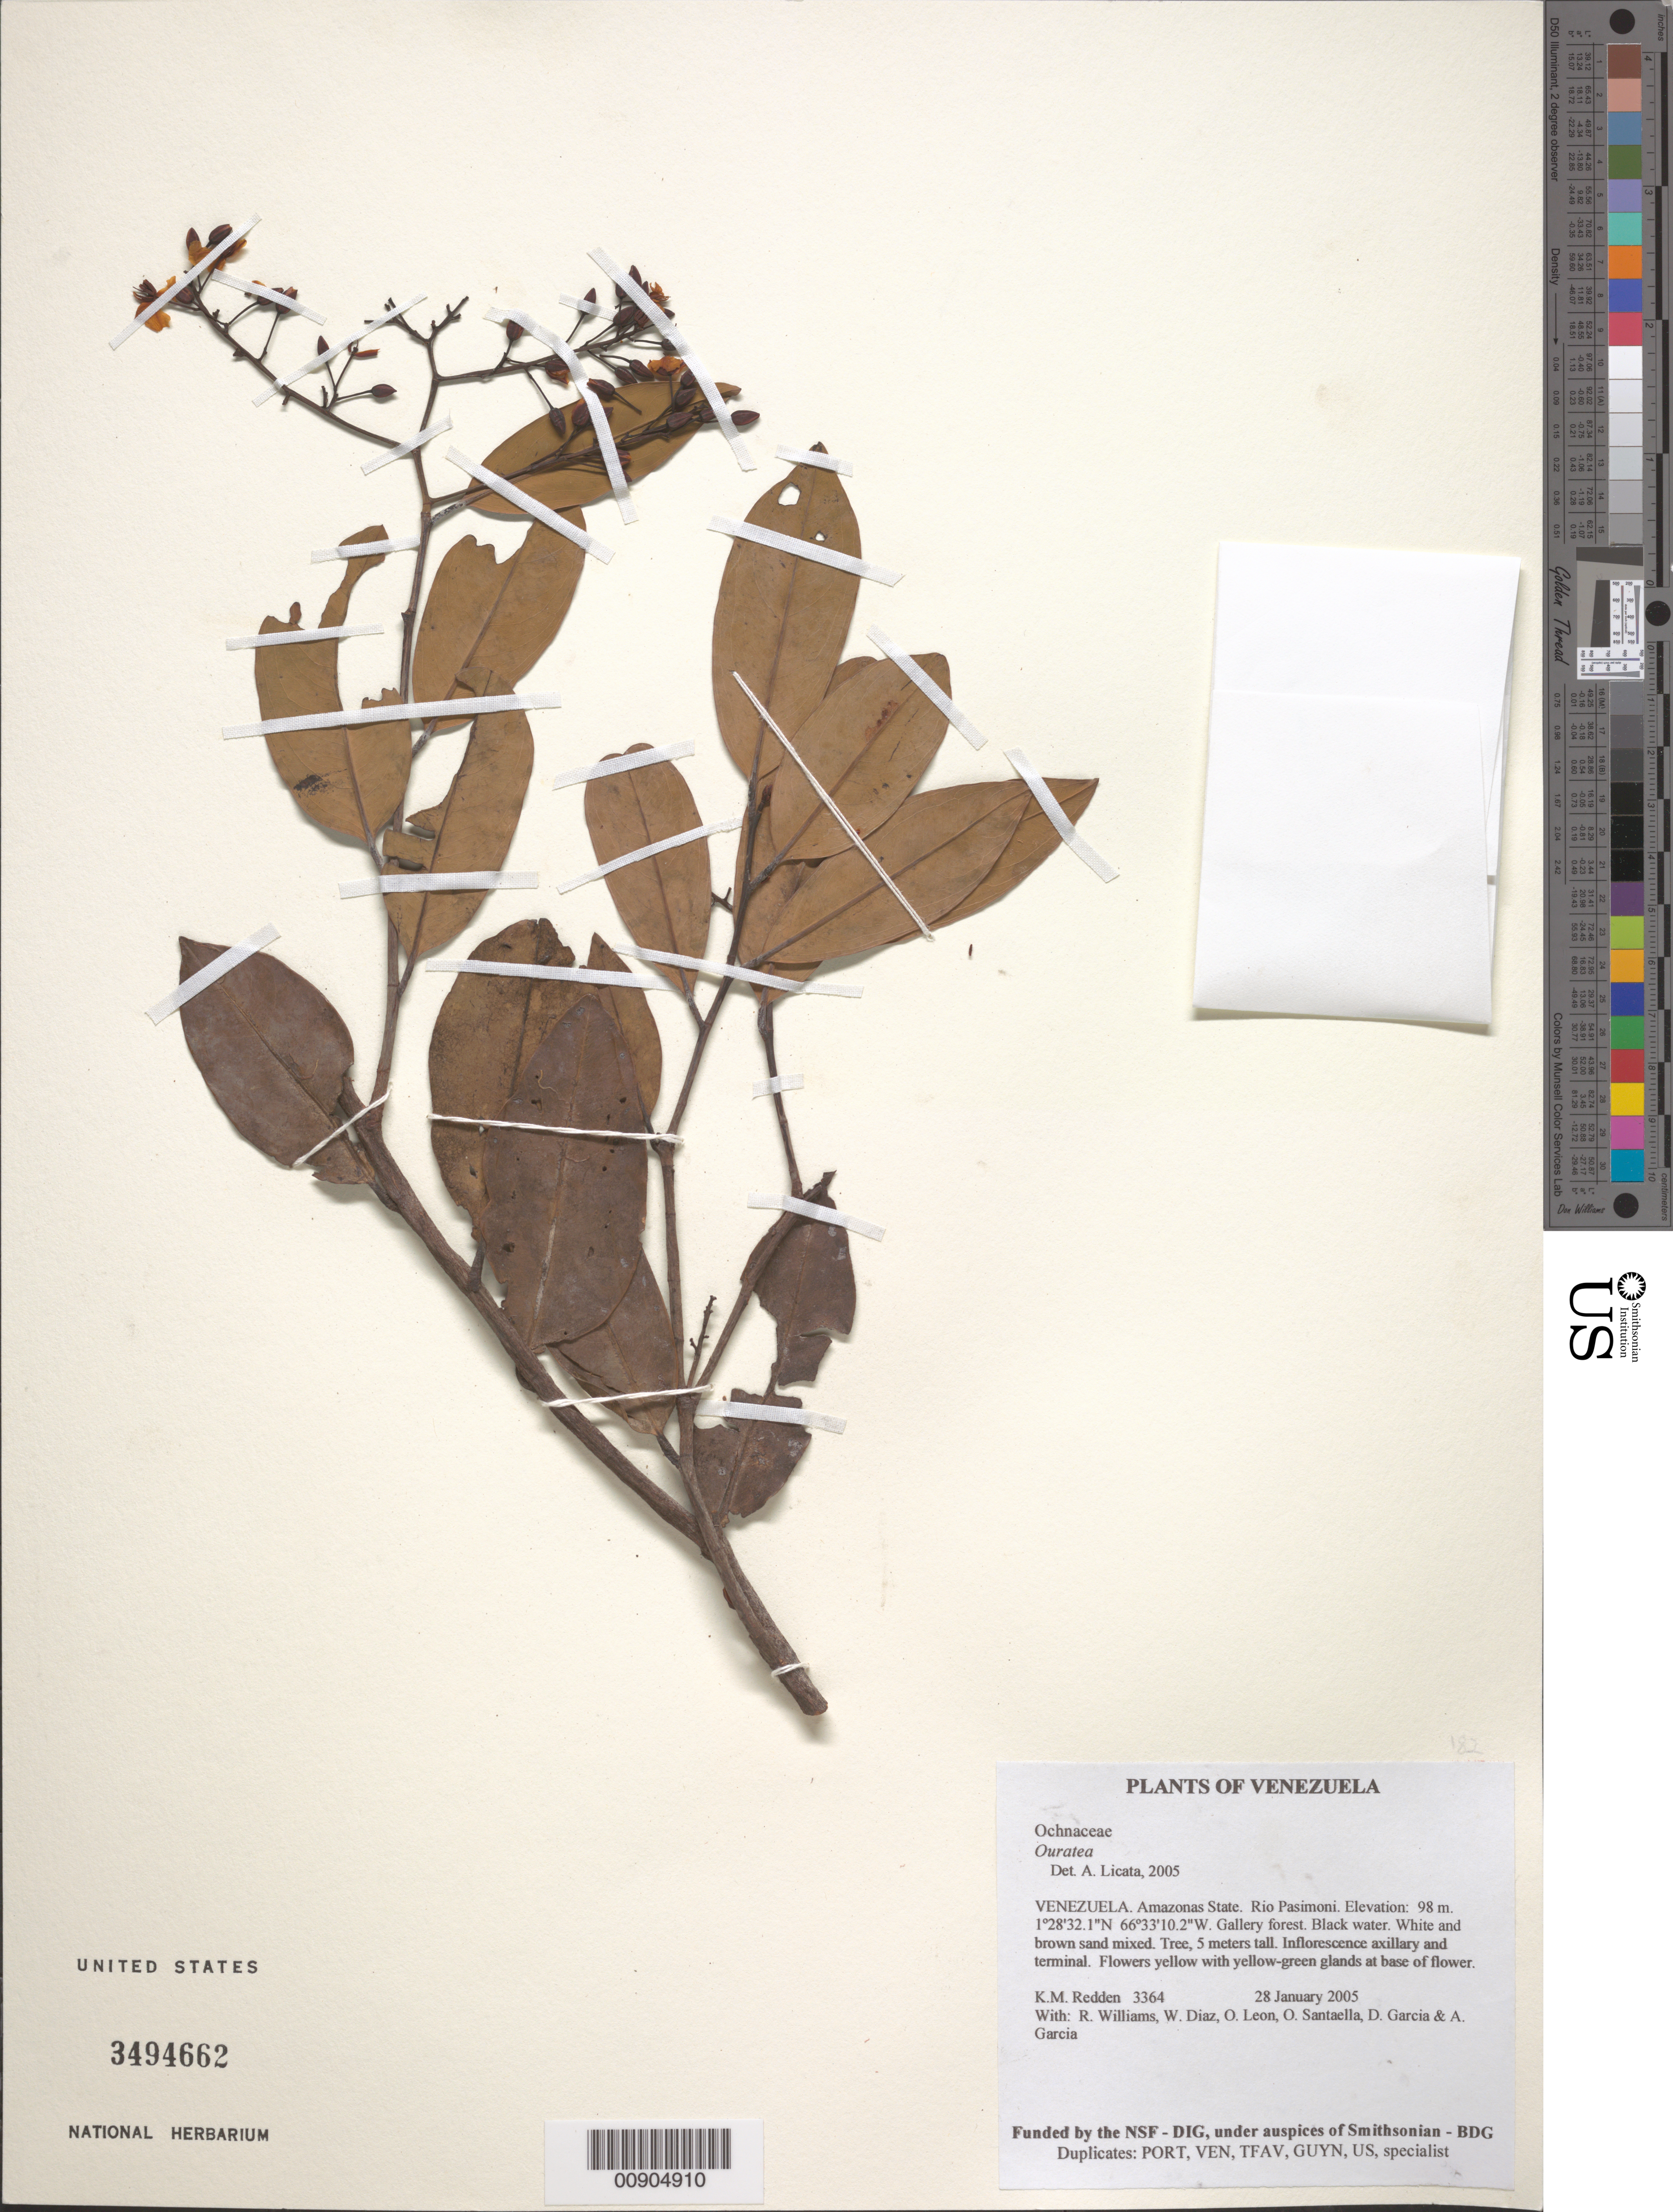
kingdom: Plantae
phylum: Tracheophyta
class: Magnoliopsida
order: Malpighiales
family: Ochnaceae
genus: Ouratea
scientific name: Ouratea sp.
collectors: K. M. Redden, R. Williams, W. Díaz P., O. León & et al.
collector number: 3364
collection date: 2005-01-28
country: Venezuela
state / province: Amazonas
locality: Rio Pasimoni.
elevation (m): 98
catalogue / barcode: US 3494662